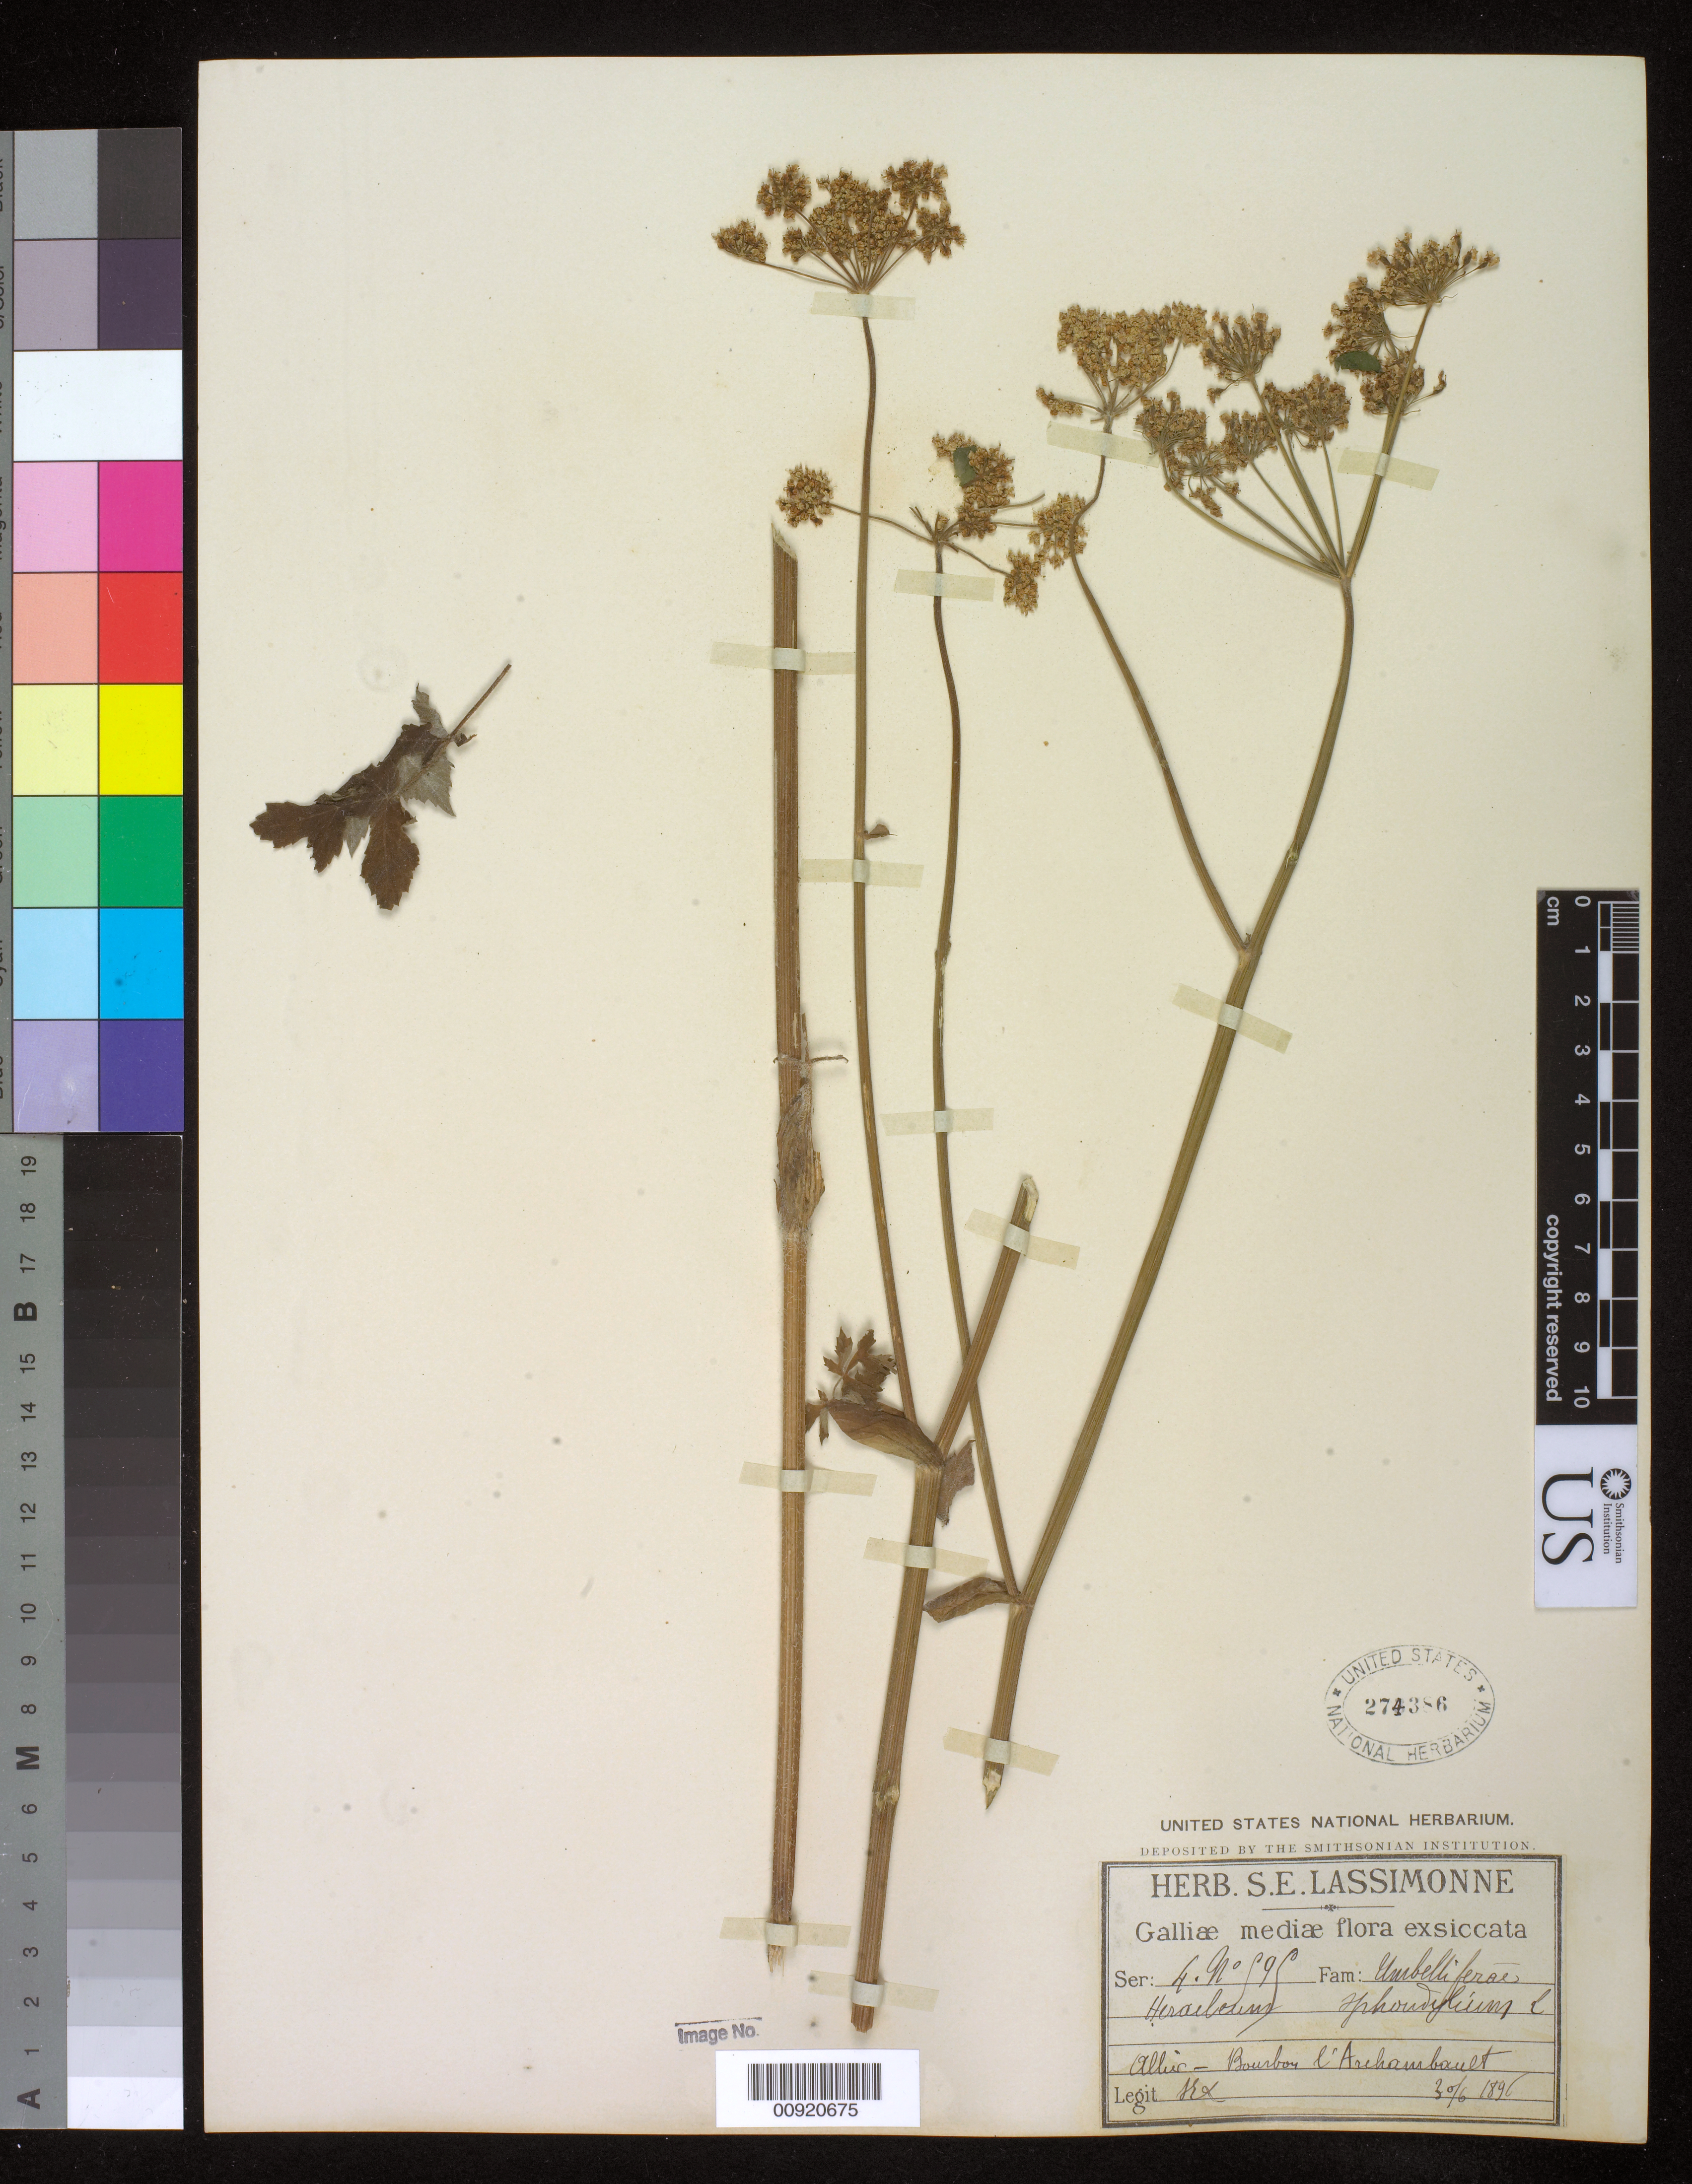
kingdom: Plantae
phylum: Tracheophyta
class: Magnoliopsida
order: Apiales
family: Apiaceae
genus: Heracleum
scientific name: Heracleum sphondylium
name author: L.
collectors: L., K.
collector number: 9?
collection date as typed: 1896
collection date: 1896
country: France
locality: Allier dept, Bourbon-l'Archambault commune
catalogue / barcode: US 274386